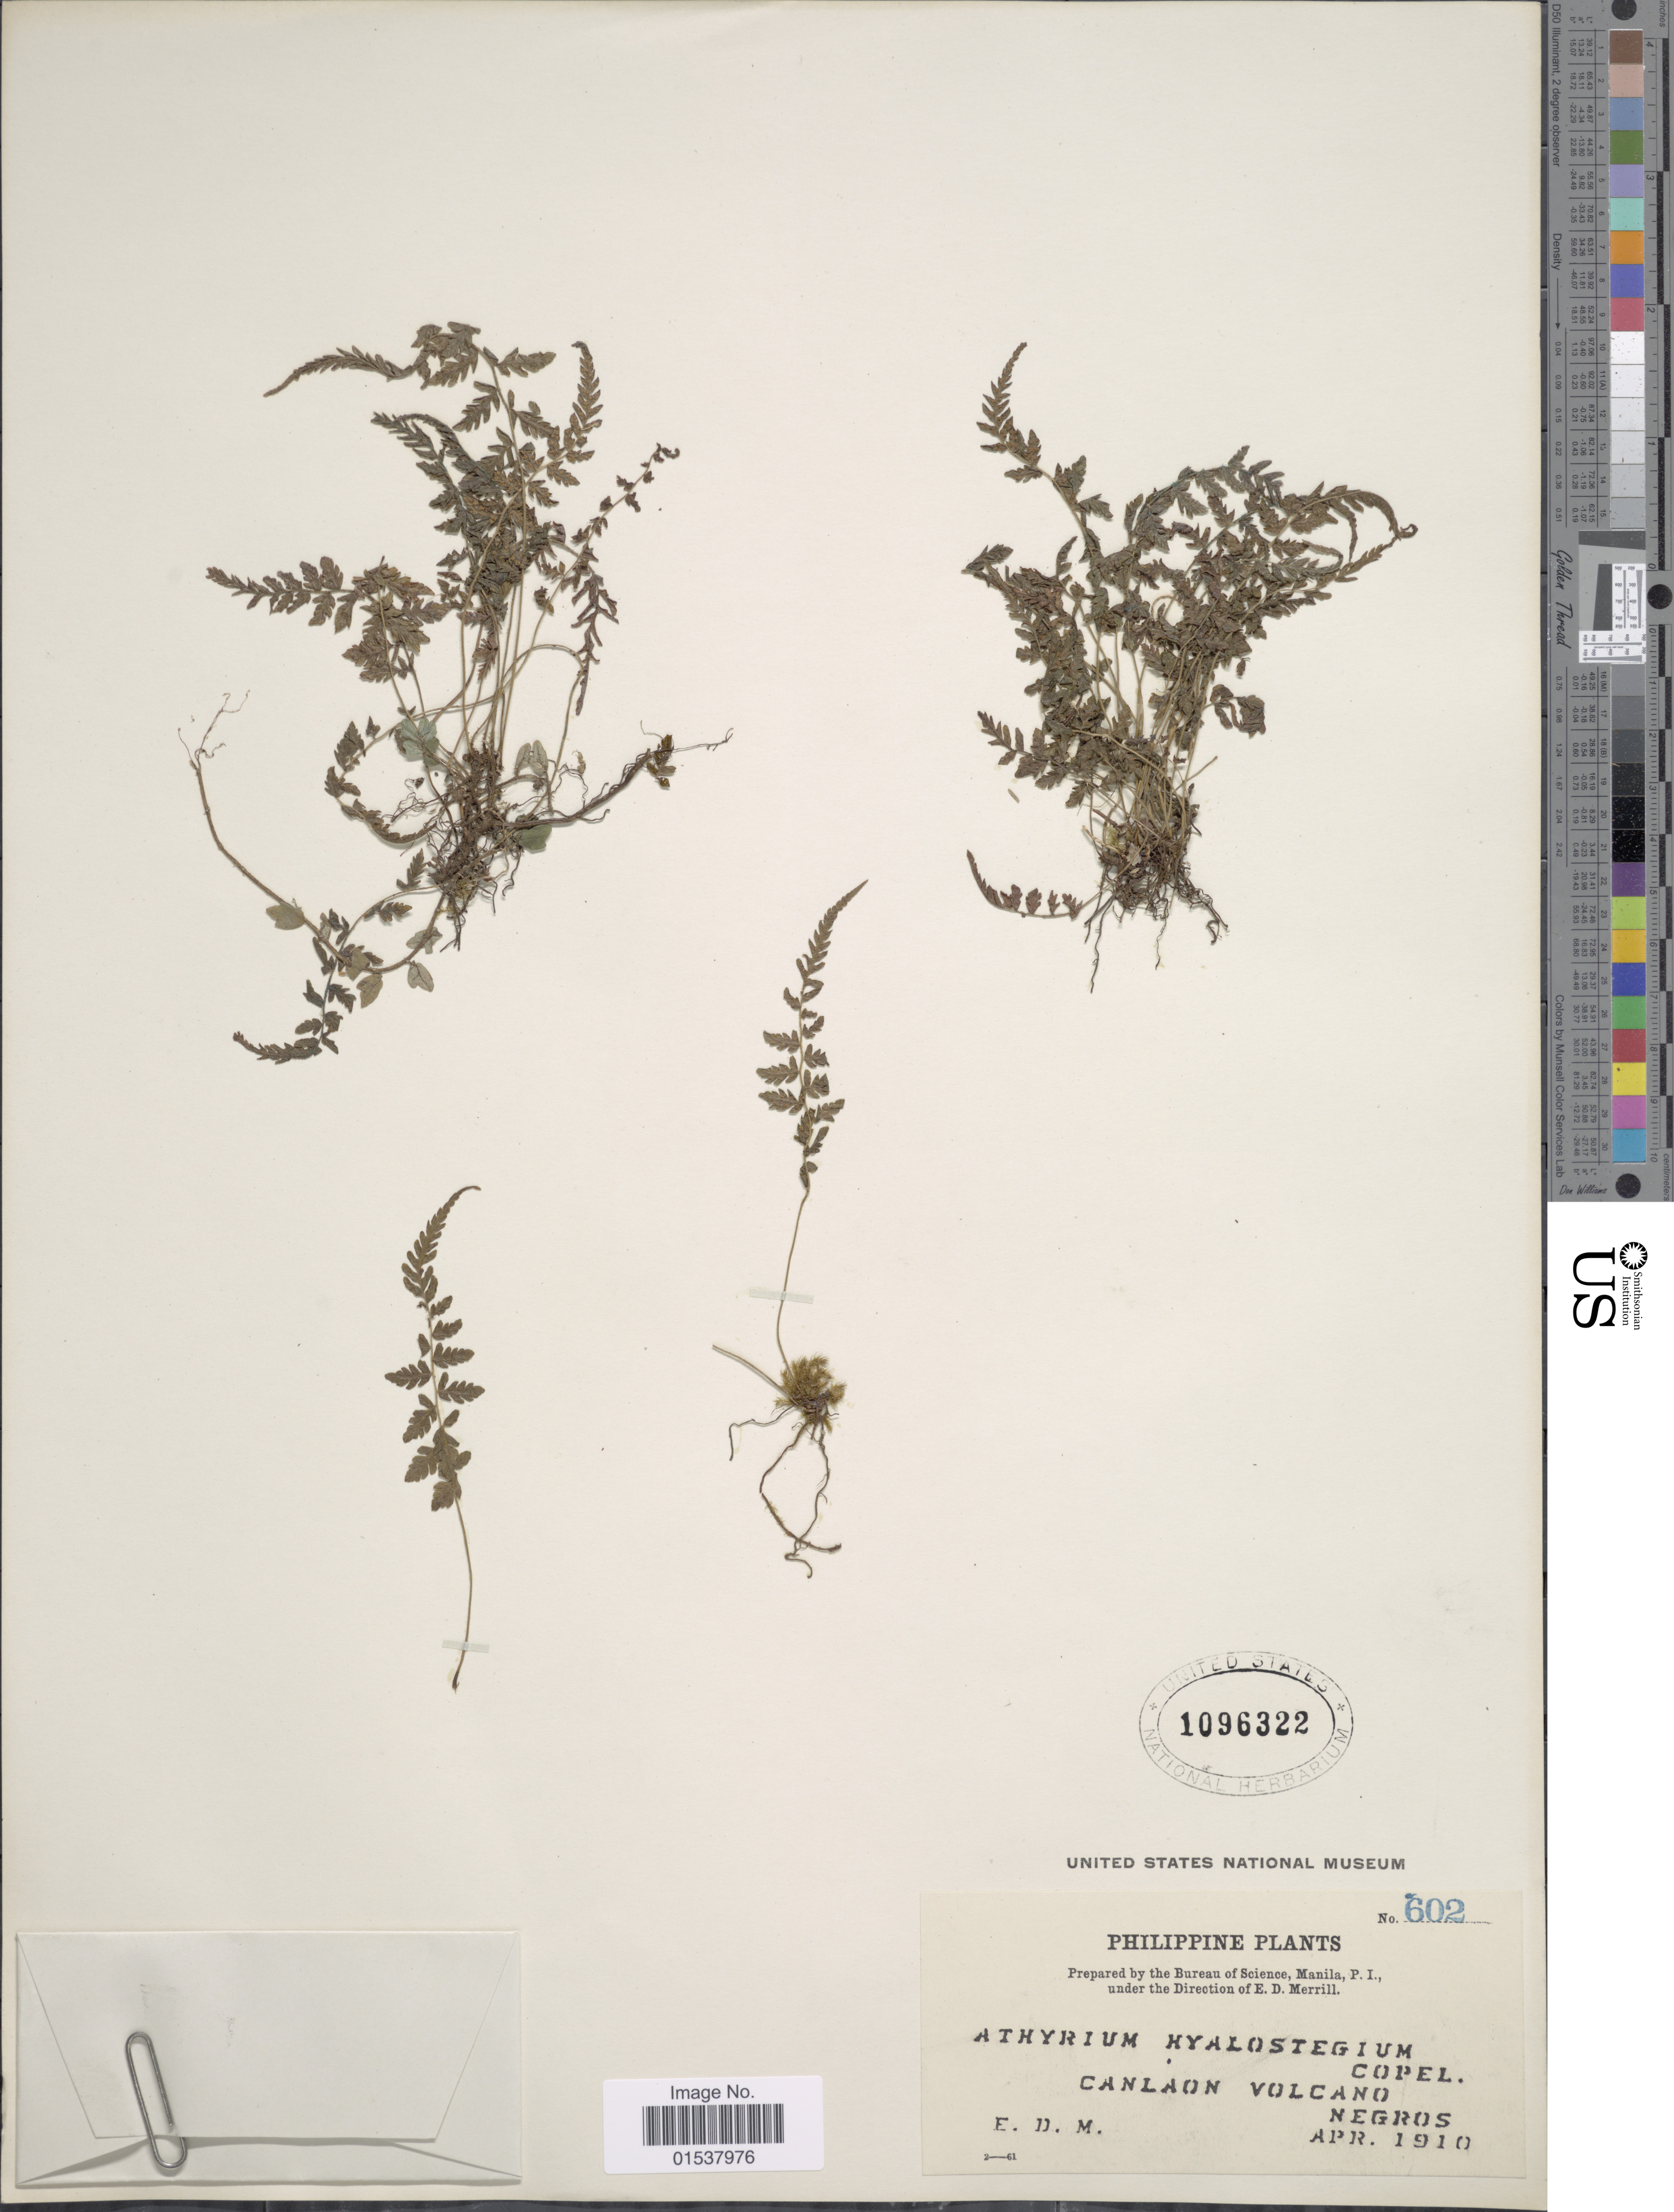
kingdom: Plantae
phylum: Tracheophyta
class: Polypodiopsida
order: Polypodiales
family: Thelypteridaceae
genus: Parathelypteris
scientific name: Parathelypteris cystoperoides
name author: (D.C. Eaton) Ching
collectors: E. D. Merrill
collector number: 602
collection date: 1910-04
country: Philippines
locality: Canlaon Volcano, Negros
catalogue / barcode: US 1096322